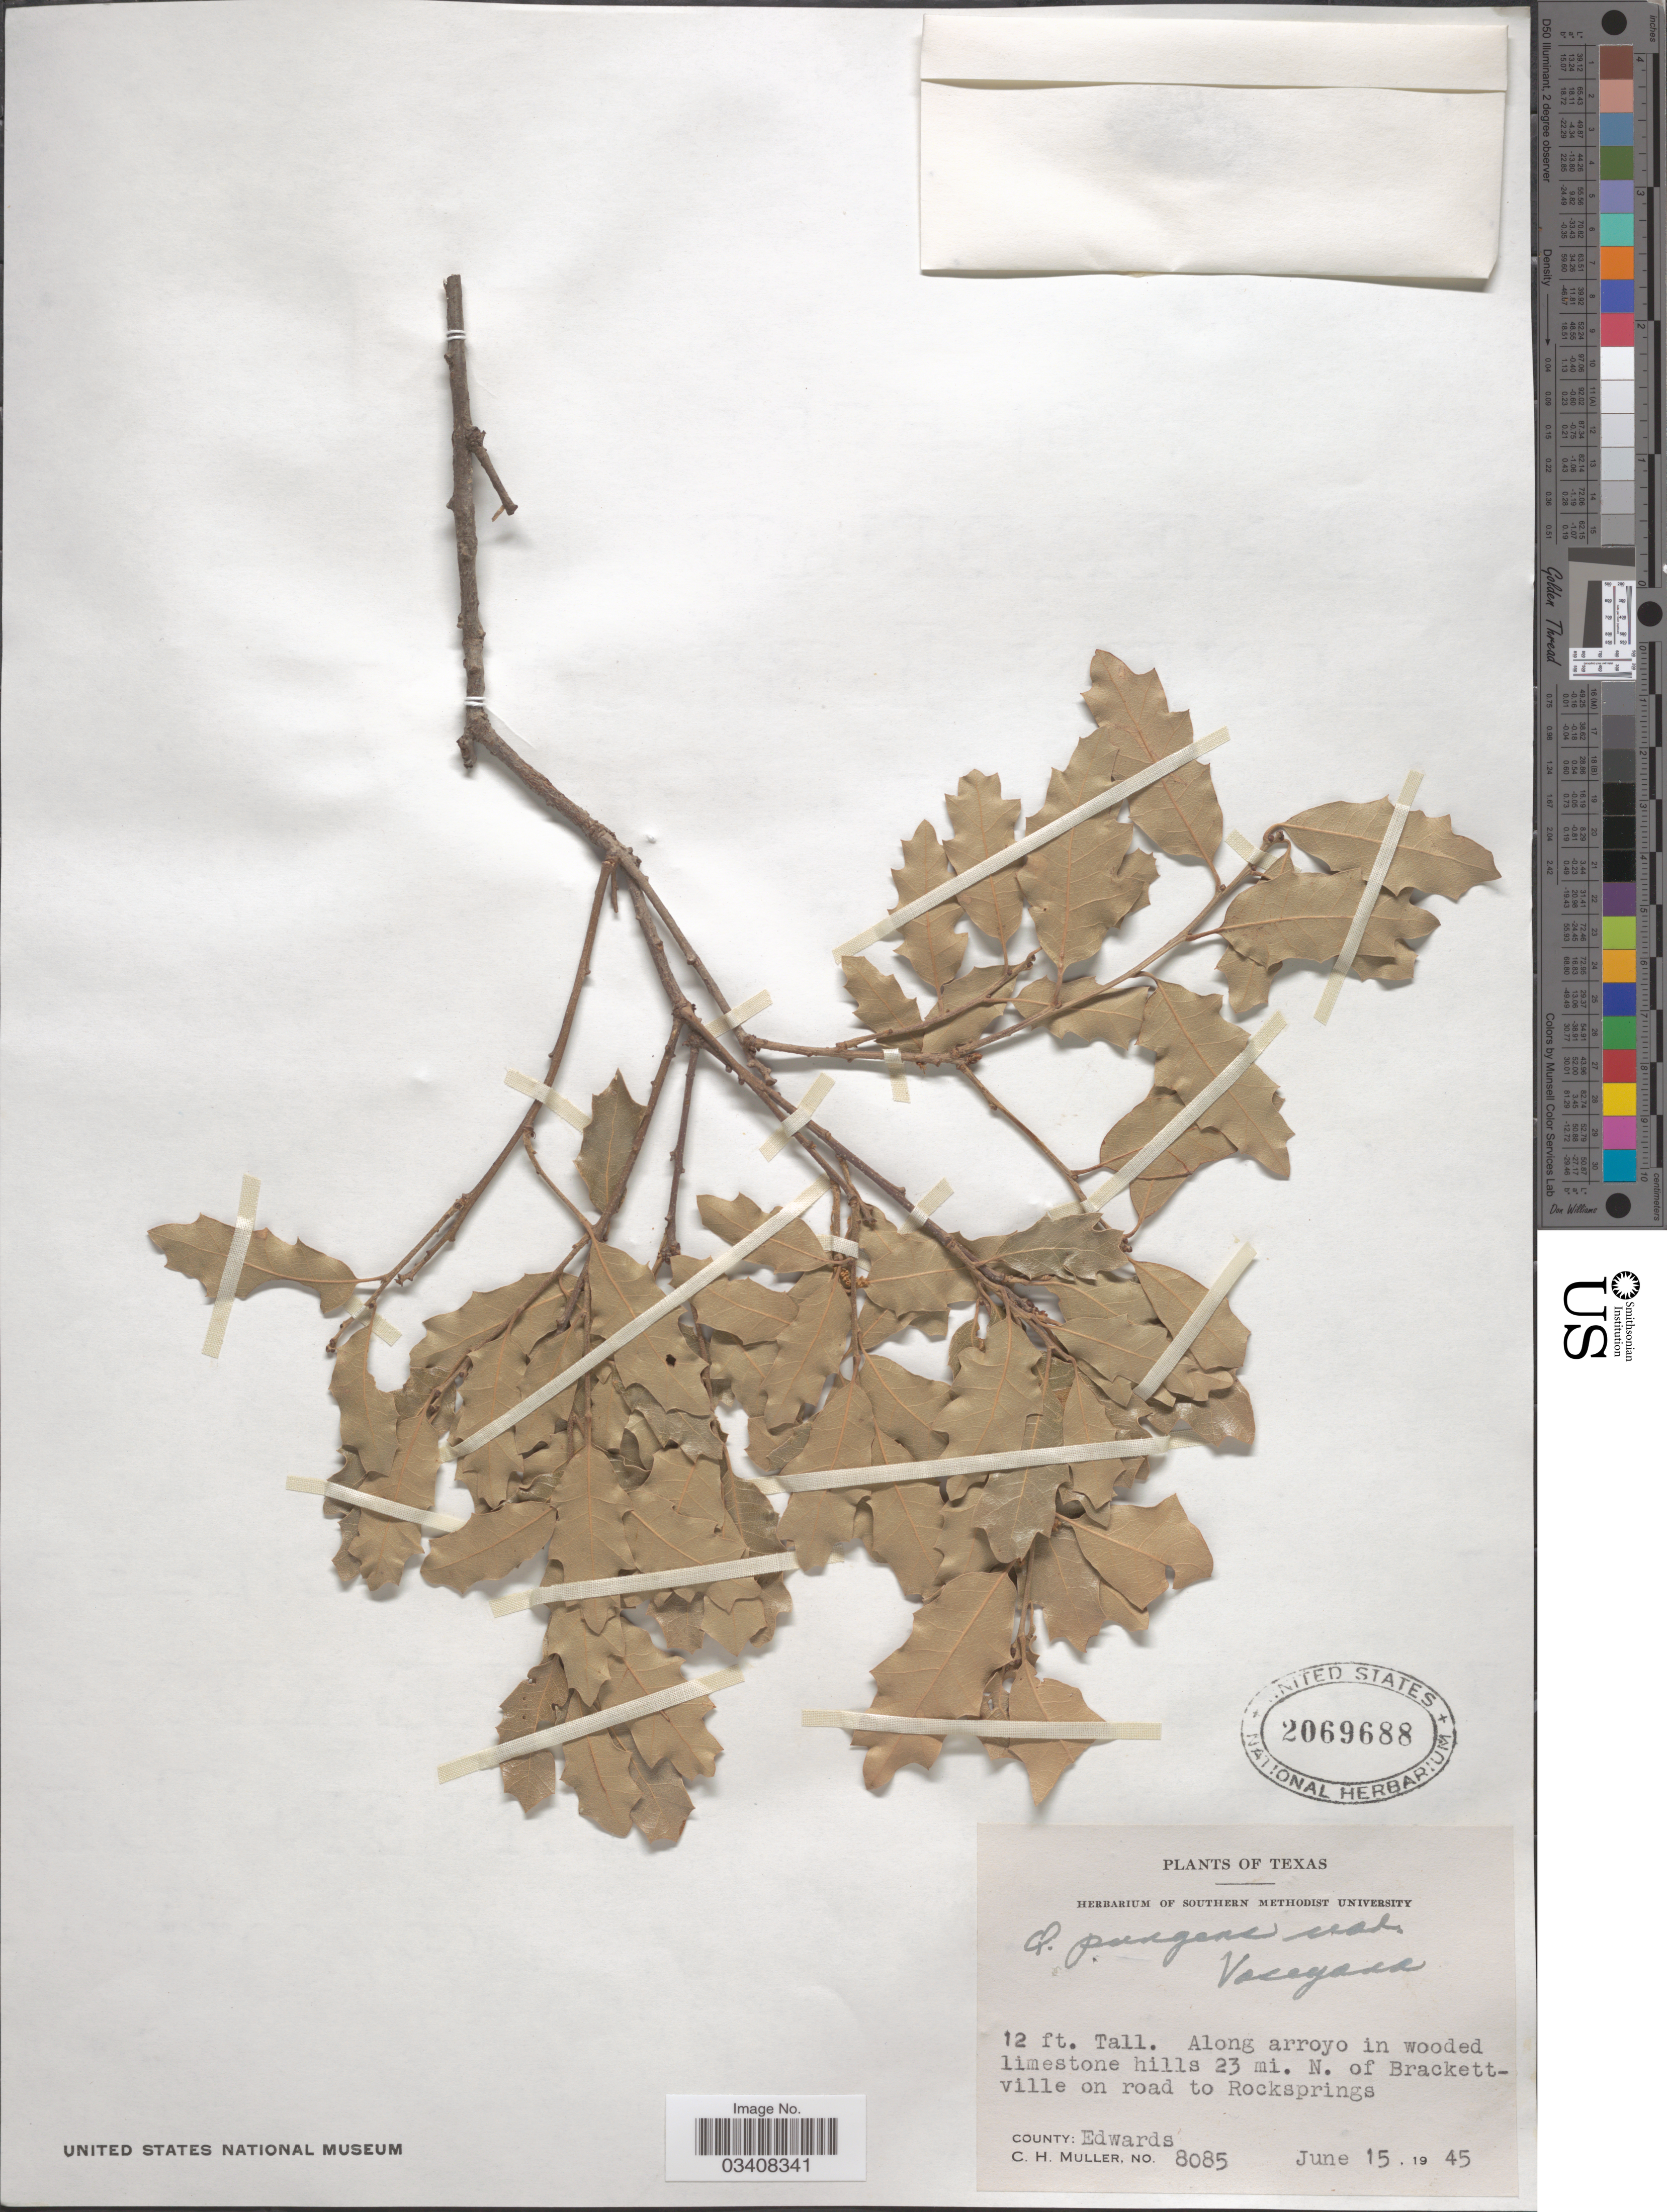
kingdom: Plantae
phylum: Tracheophyta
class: Magnoliopsida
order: Fagales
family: Fagaceae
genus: Quercus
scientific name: Quercus pungens var. vaseyana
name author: Liebm.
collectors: C. H. Mueller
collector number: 8085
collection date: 1945-06-15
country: United States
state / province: Texas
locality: Along arroyo in wooded limestone hills 23 mi. N. of Brackettville on road to Rocksprings. County: Edwards.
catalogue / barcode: US 2069688